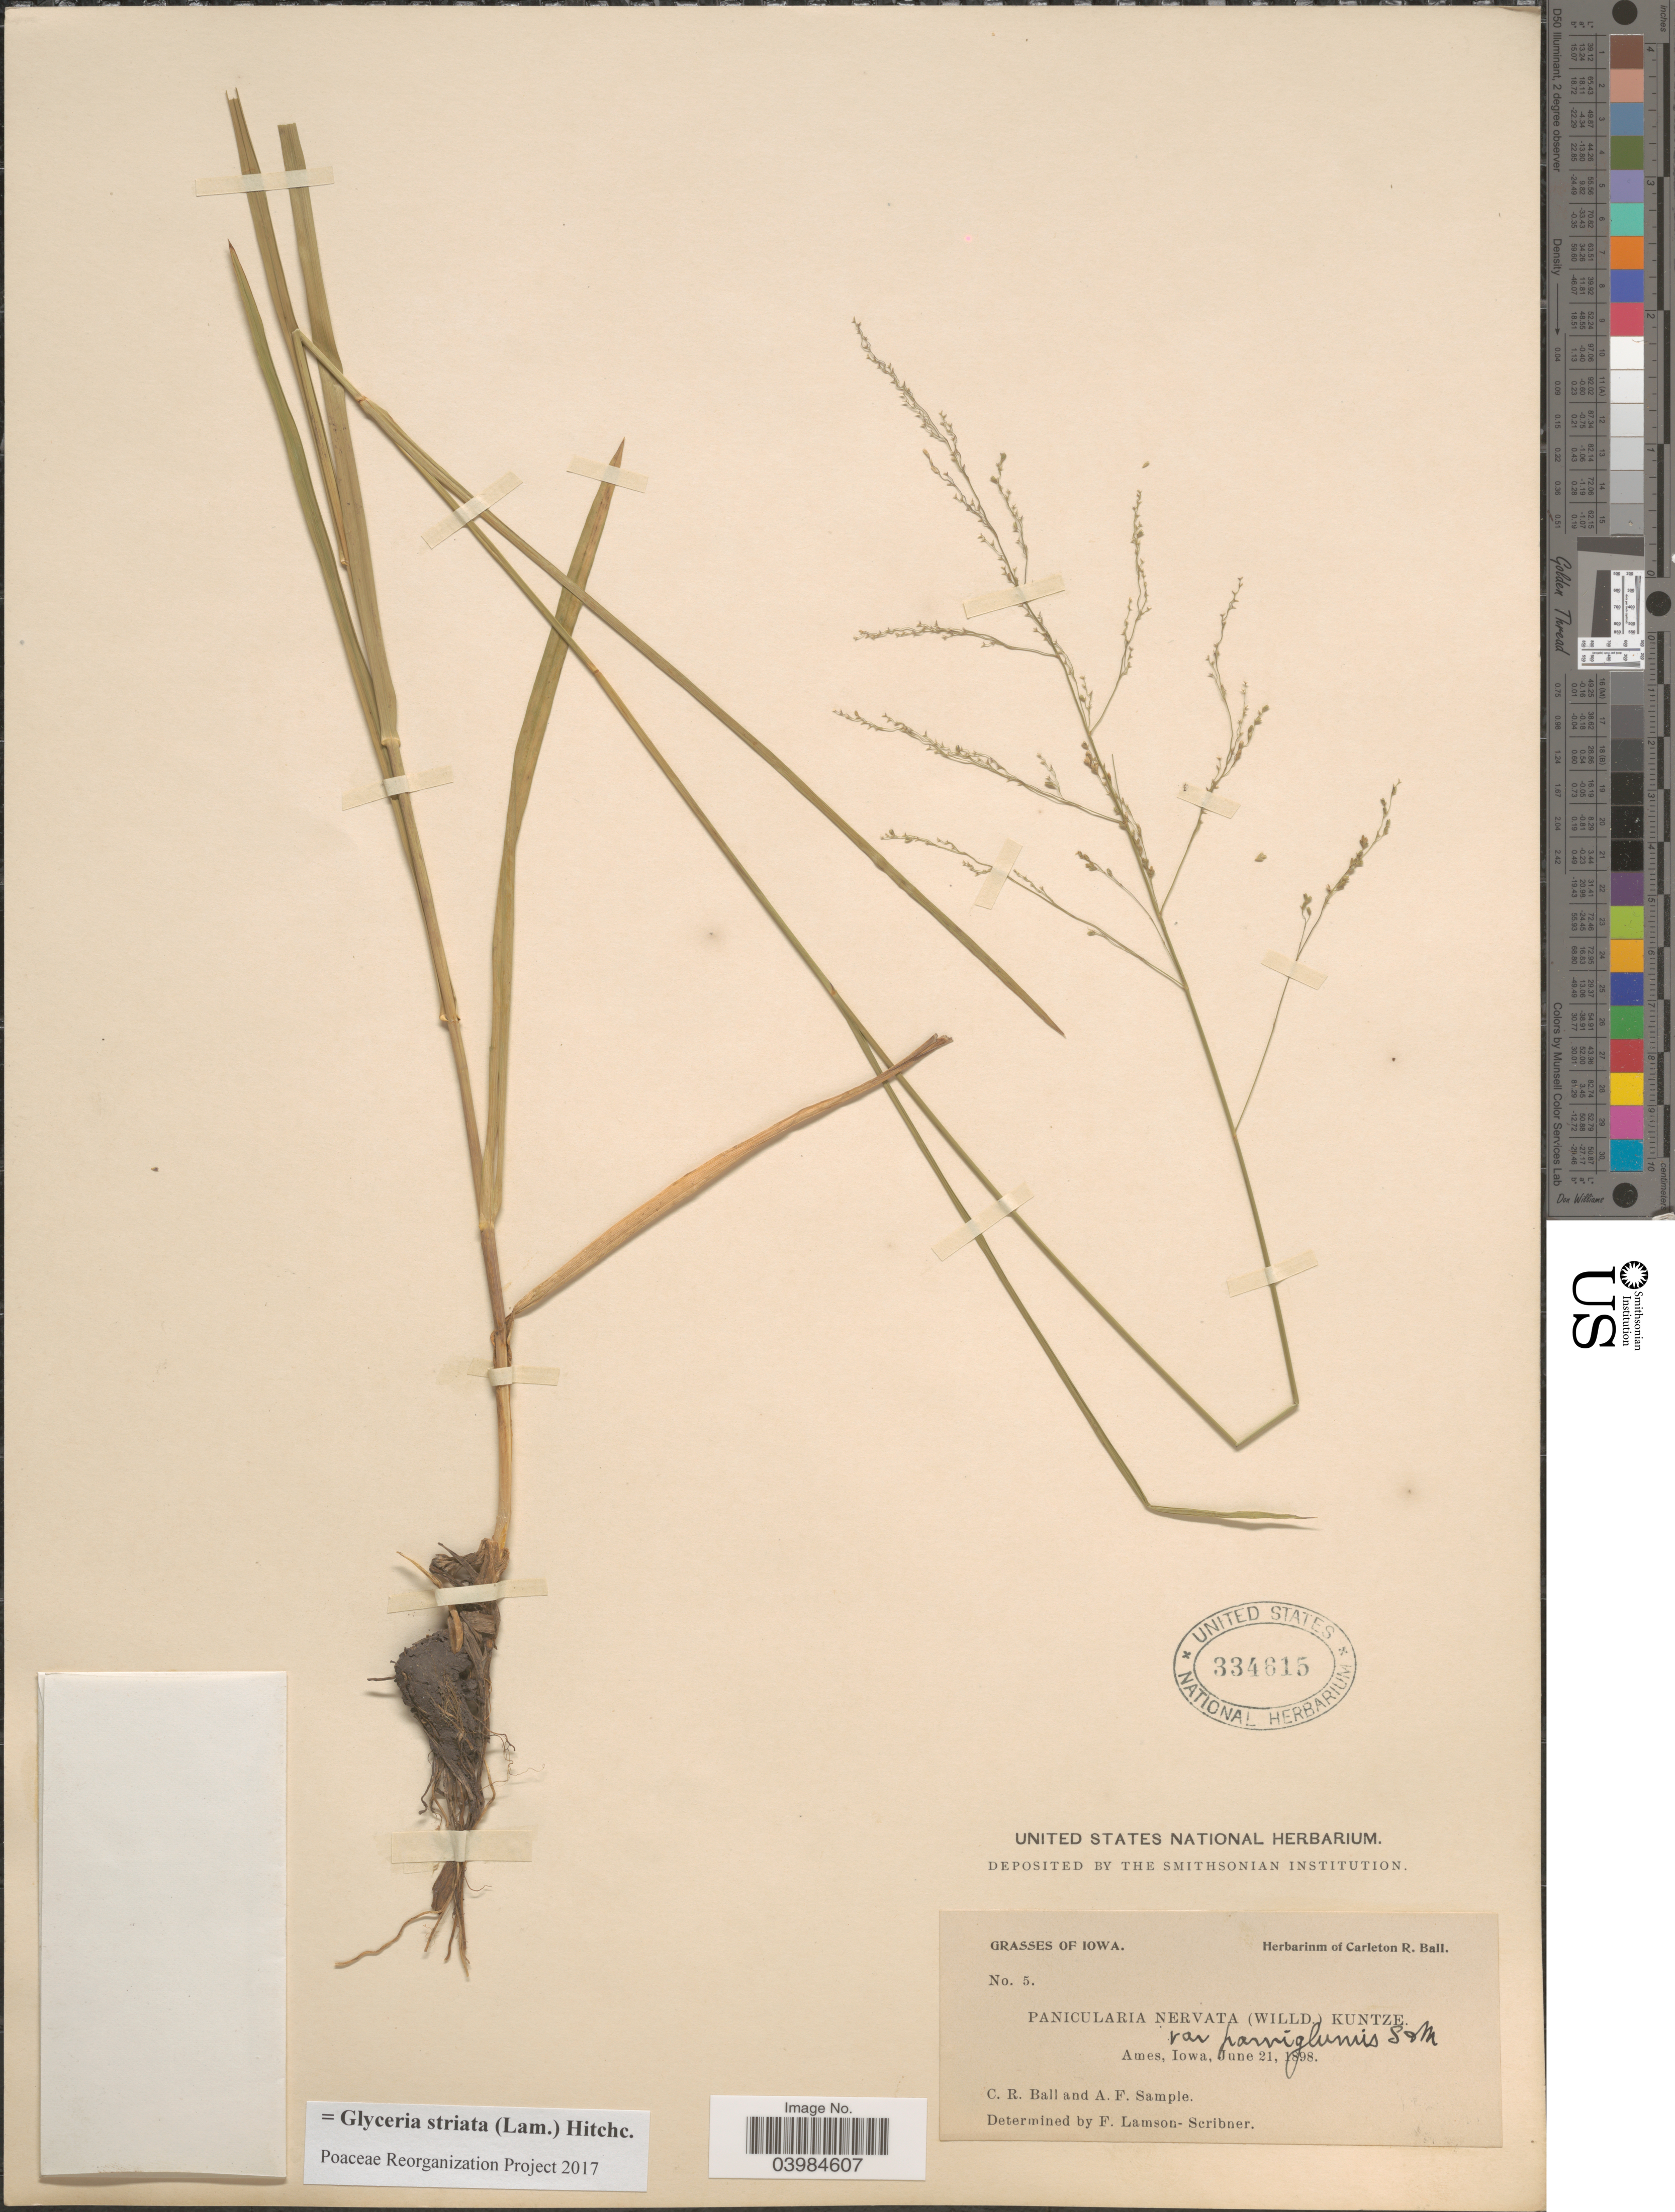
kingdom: Plantae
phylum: Tracheophyta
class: Liliopsida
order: Poales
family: Poaceae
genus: Glyceria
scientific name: Glyceria striata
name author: (Lam.) Hitchc.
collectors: C. R. Ball & A. Sample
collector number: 5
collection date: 1898-06-21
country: United States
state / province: Iowa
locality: Ames.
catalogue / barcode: US 334615